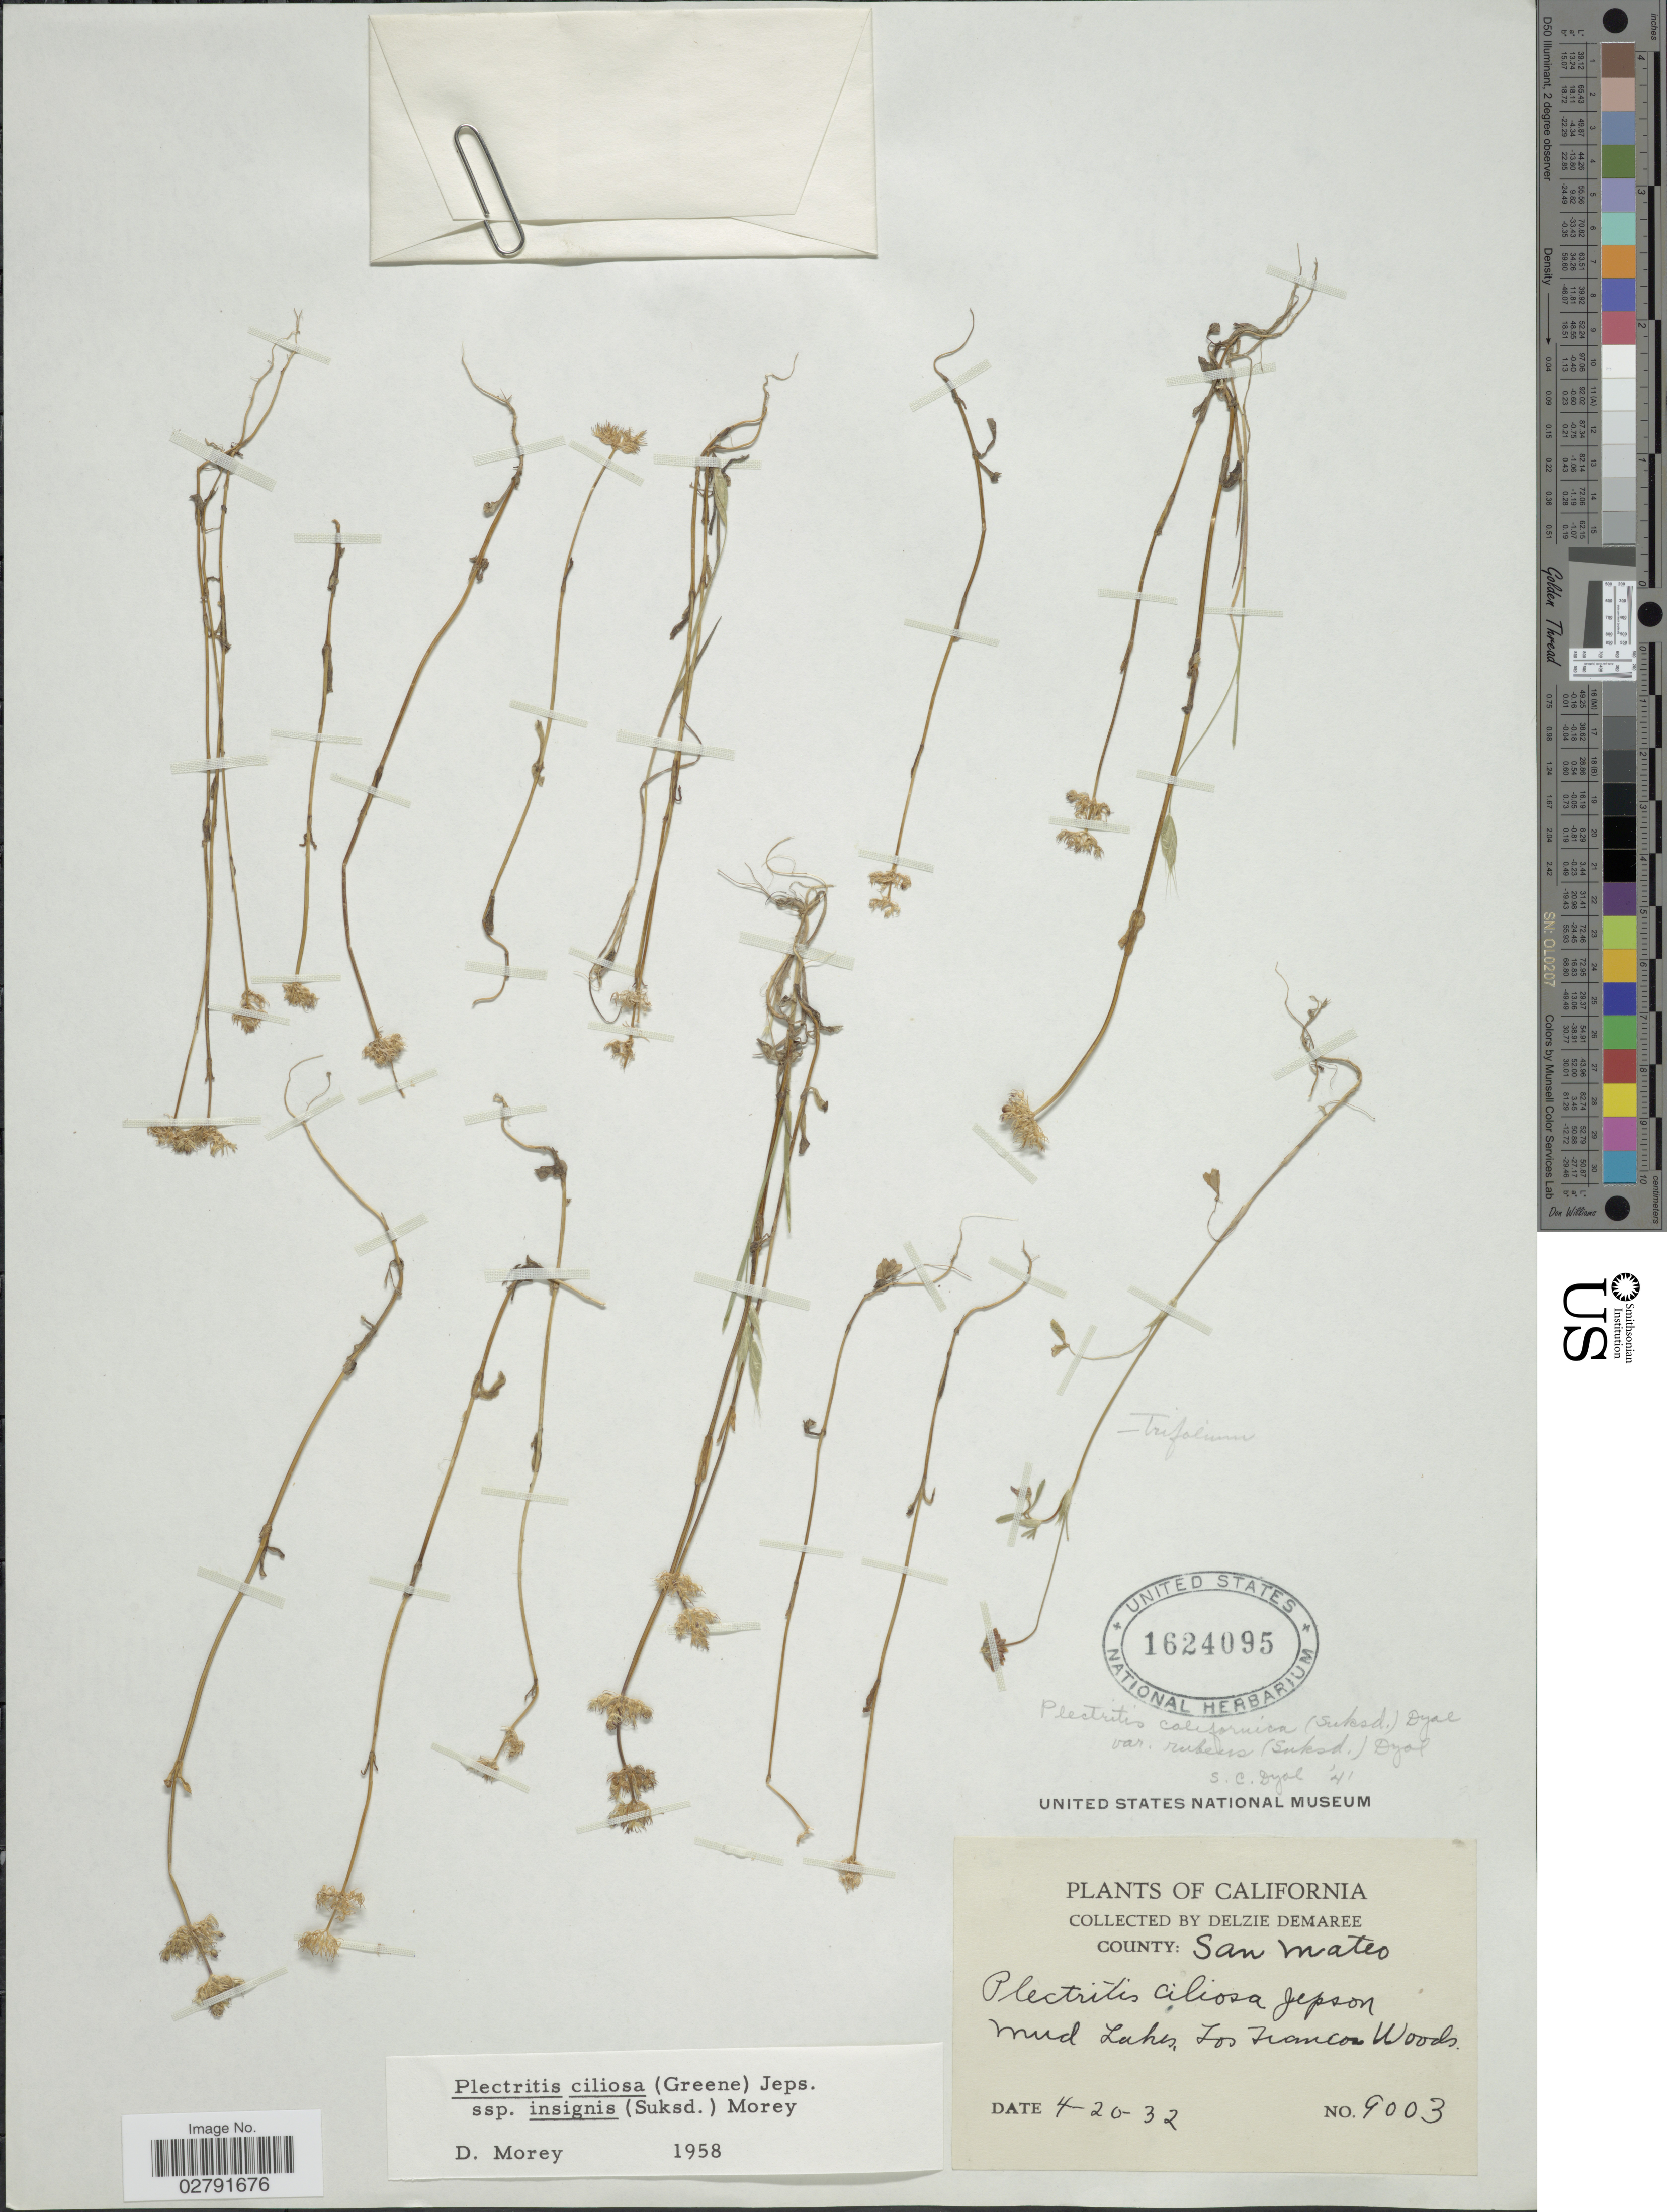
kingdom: Plantae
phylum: Tracheophyta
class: Magnoliopsida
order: Dipsacales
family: Caprifoliaceae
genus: Plectritis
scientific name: Plectritis ciliosa subsp. insignis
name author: (Suksd.) Morey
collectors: D. Demaree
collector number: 9003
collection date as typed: Transcribed d/m/y: 20/4/32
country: United States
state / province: California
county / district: San Mateo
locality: County: San Mateo. Los Trancos Woods.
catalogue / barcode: US 1624095